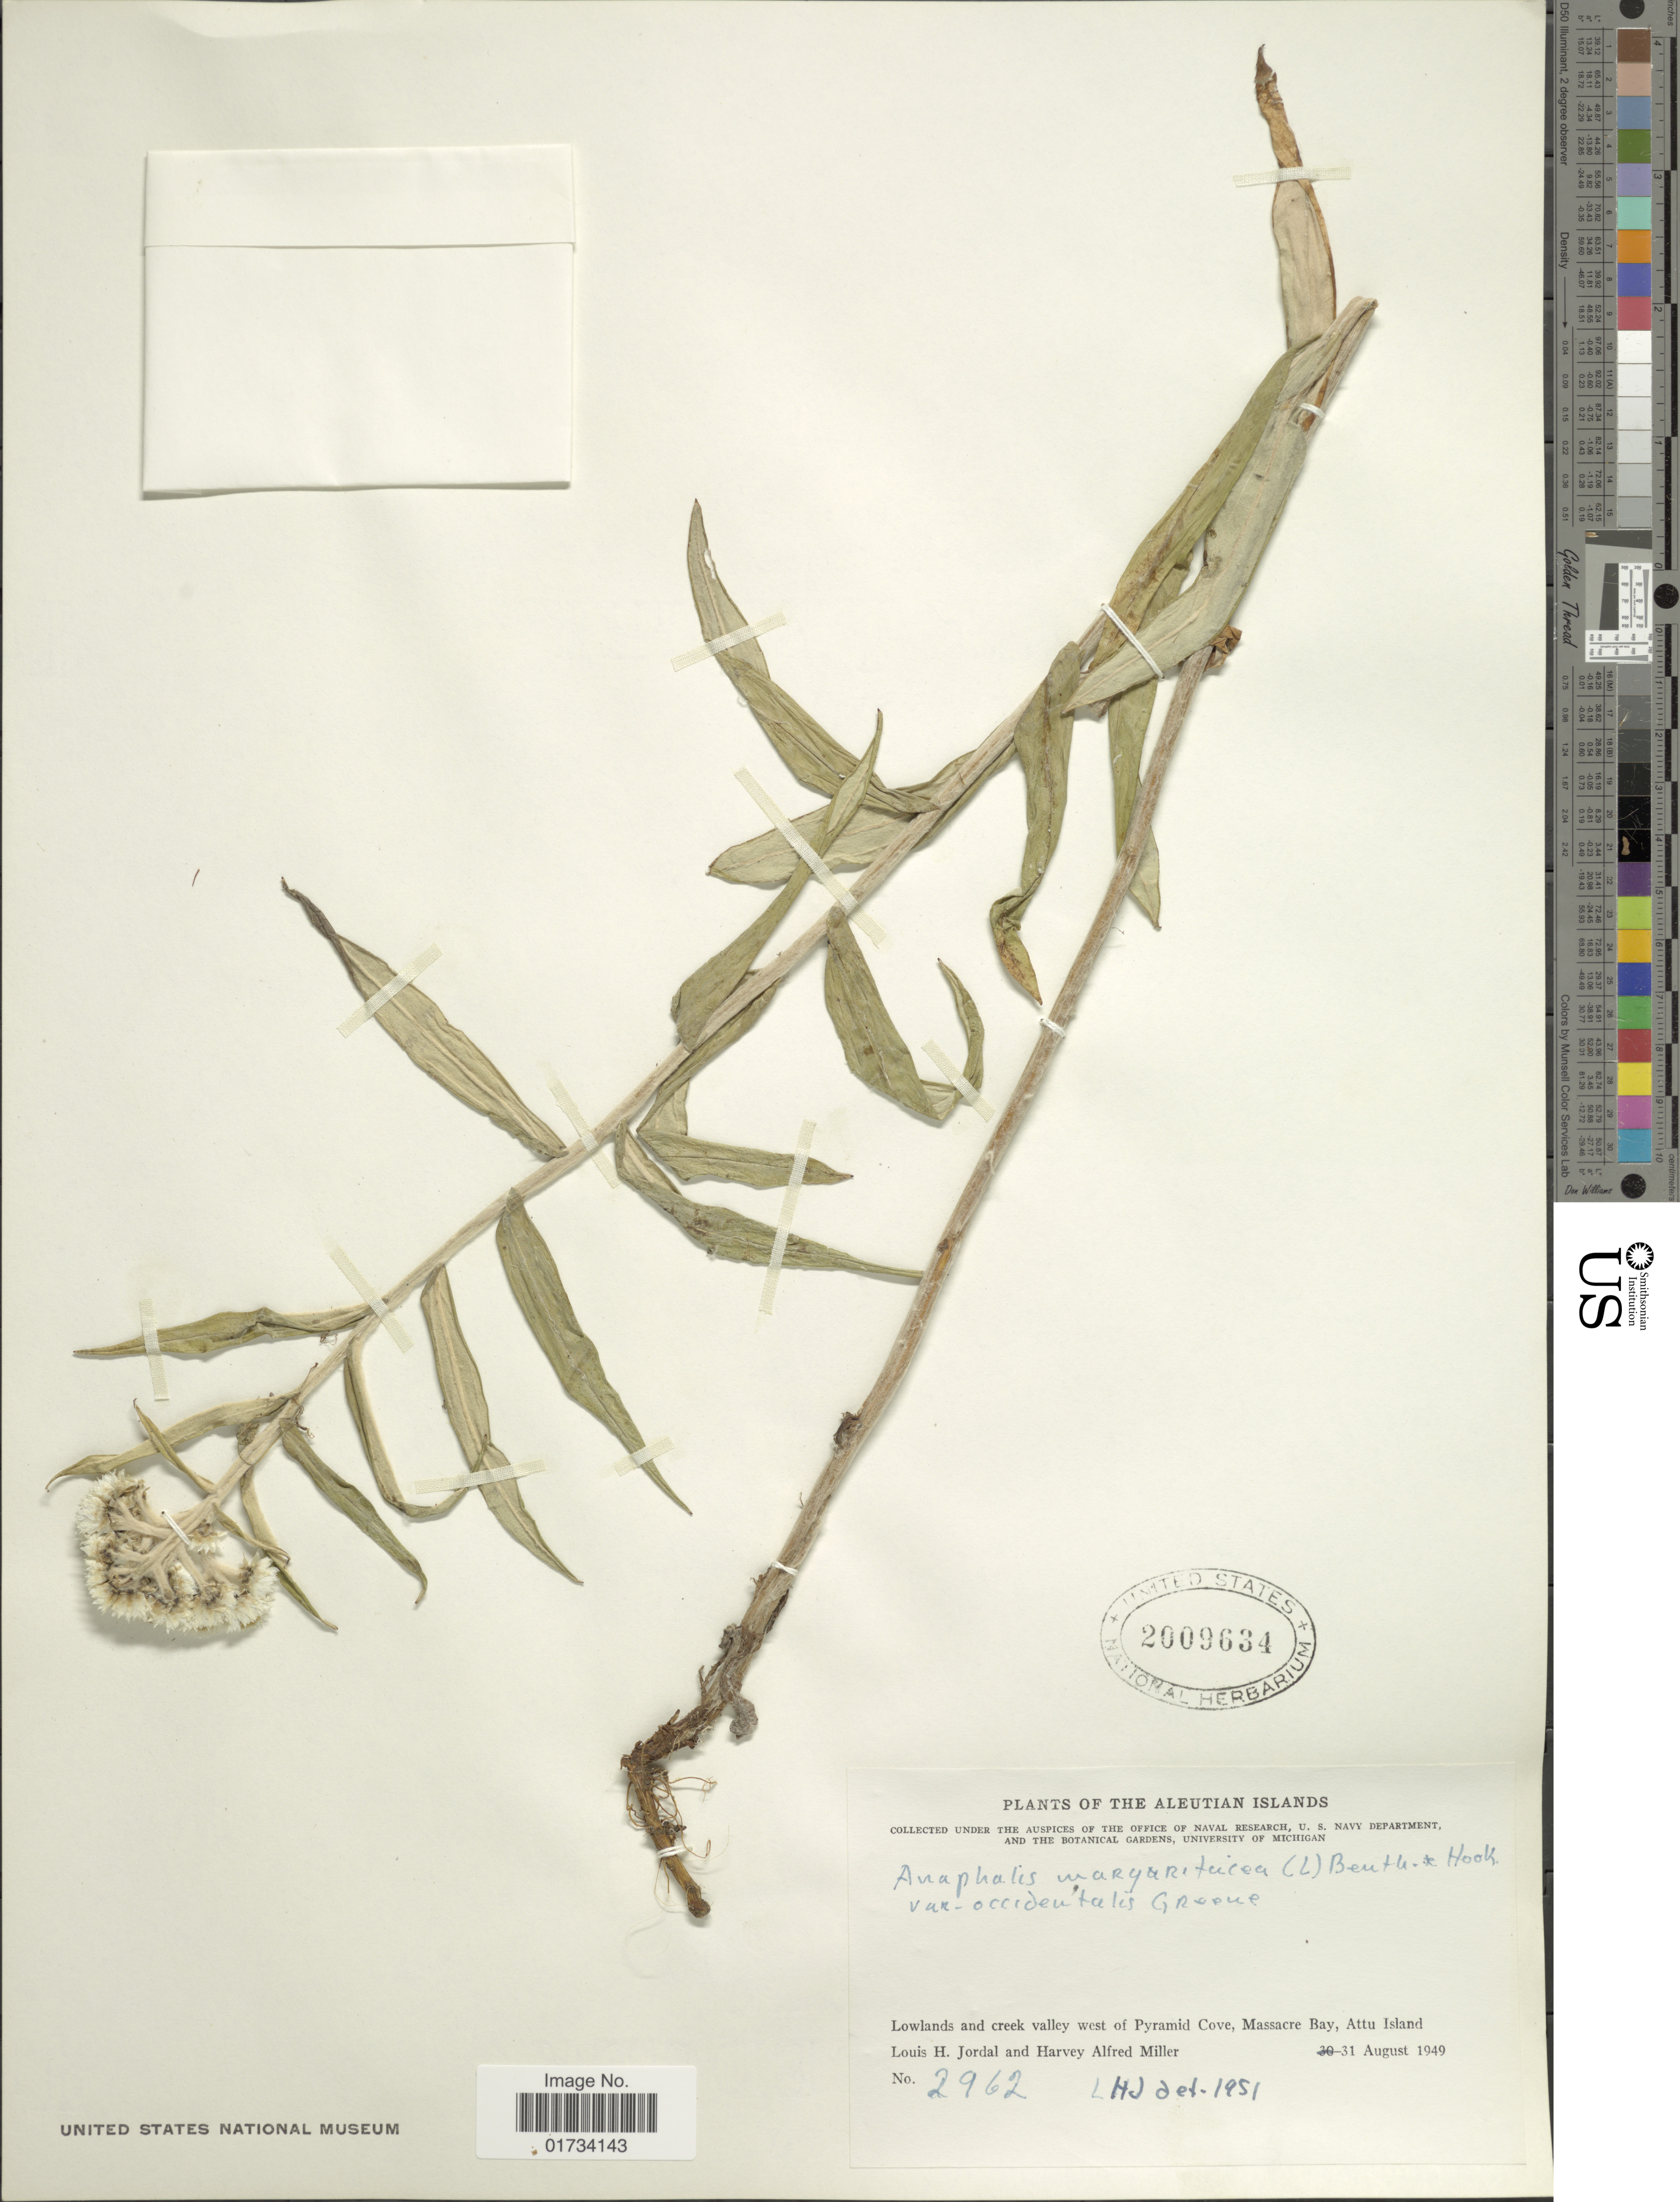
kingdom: Plantae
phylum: Tracheophyta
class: Magnoliopsida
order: Asterales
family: Asteraceae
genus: Anaphalis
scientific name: Anaphalis margaritacea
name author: (L.) Benth. & Hook. f.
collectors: L. Jordal & H. A. Miller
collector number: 2962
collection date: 1949-08-31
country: United States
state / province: Alaska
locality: Aleutian Islands, lowlands and creek valley west of Pyramid Cove, Massacre Bay, Attu Island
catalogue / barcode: US 2009634